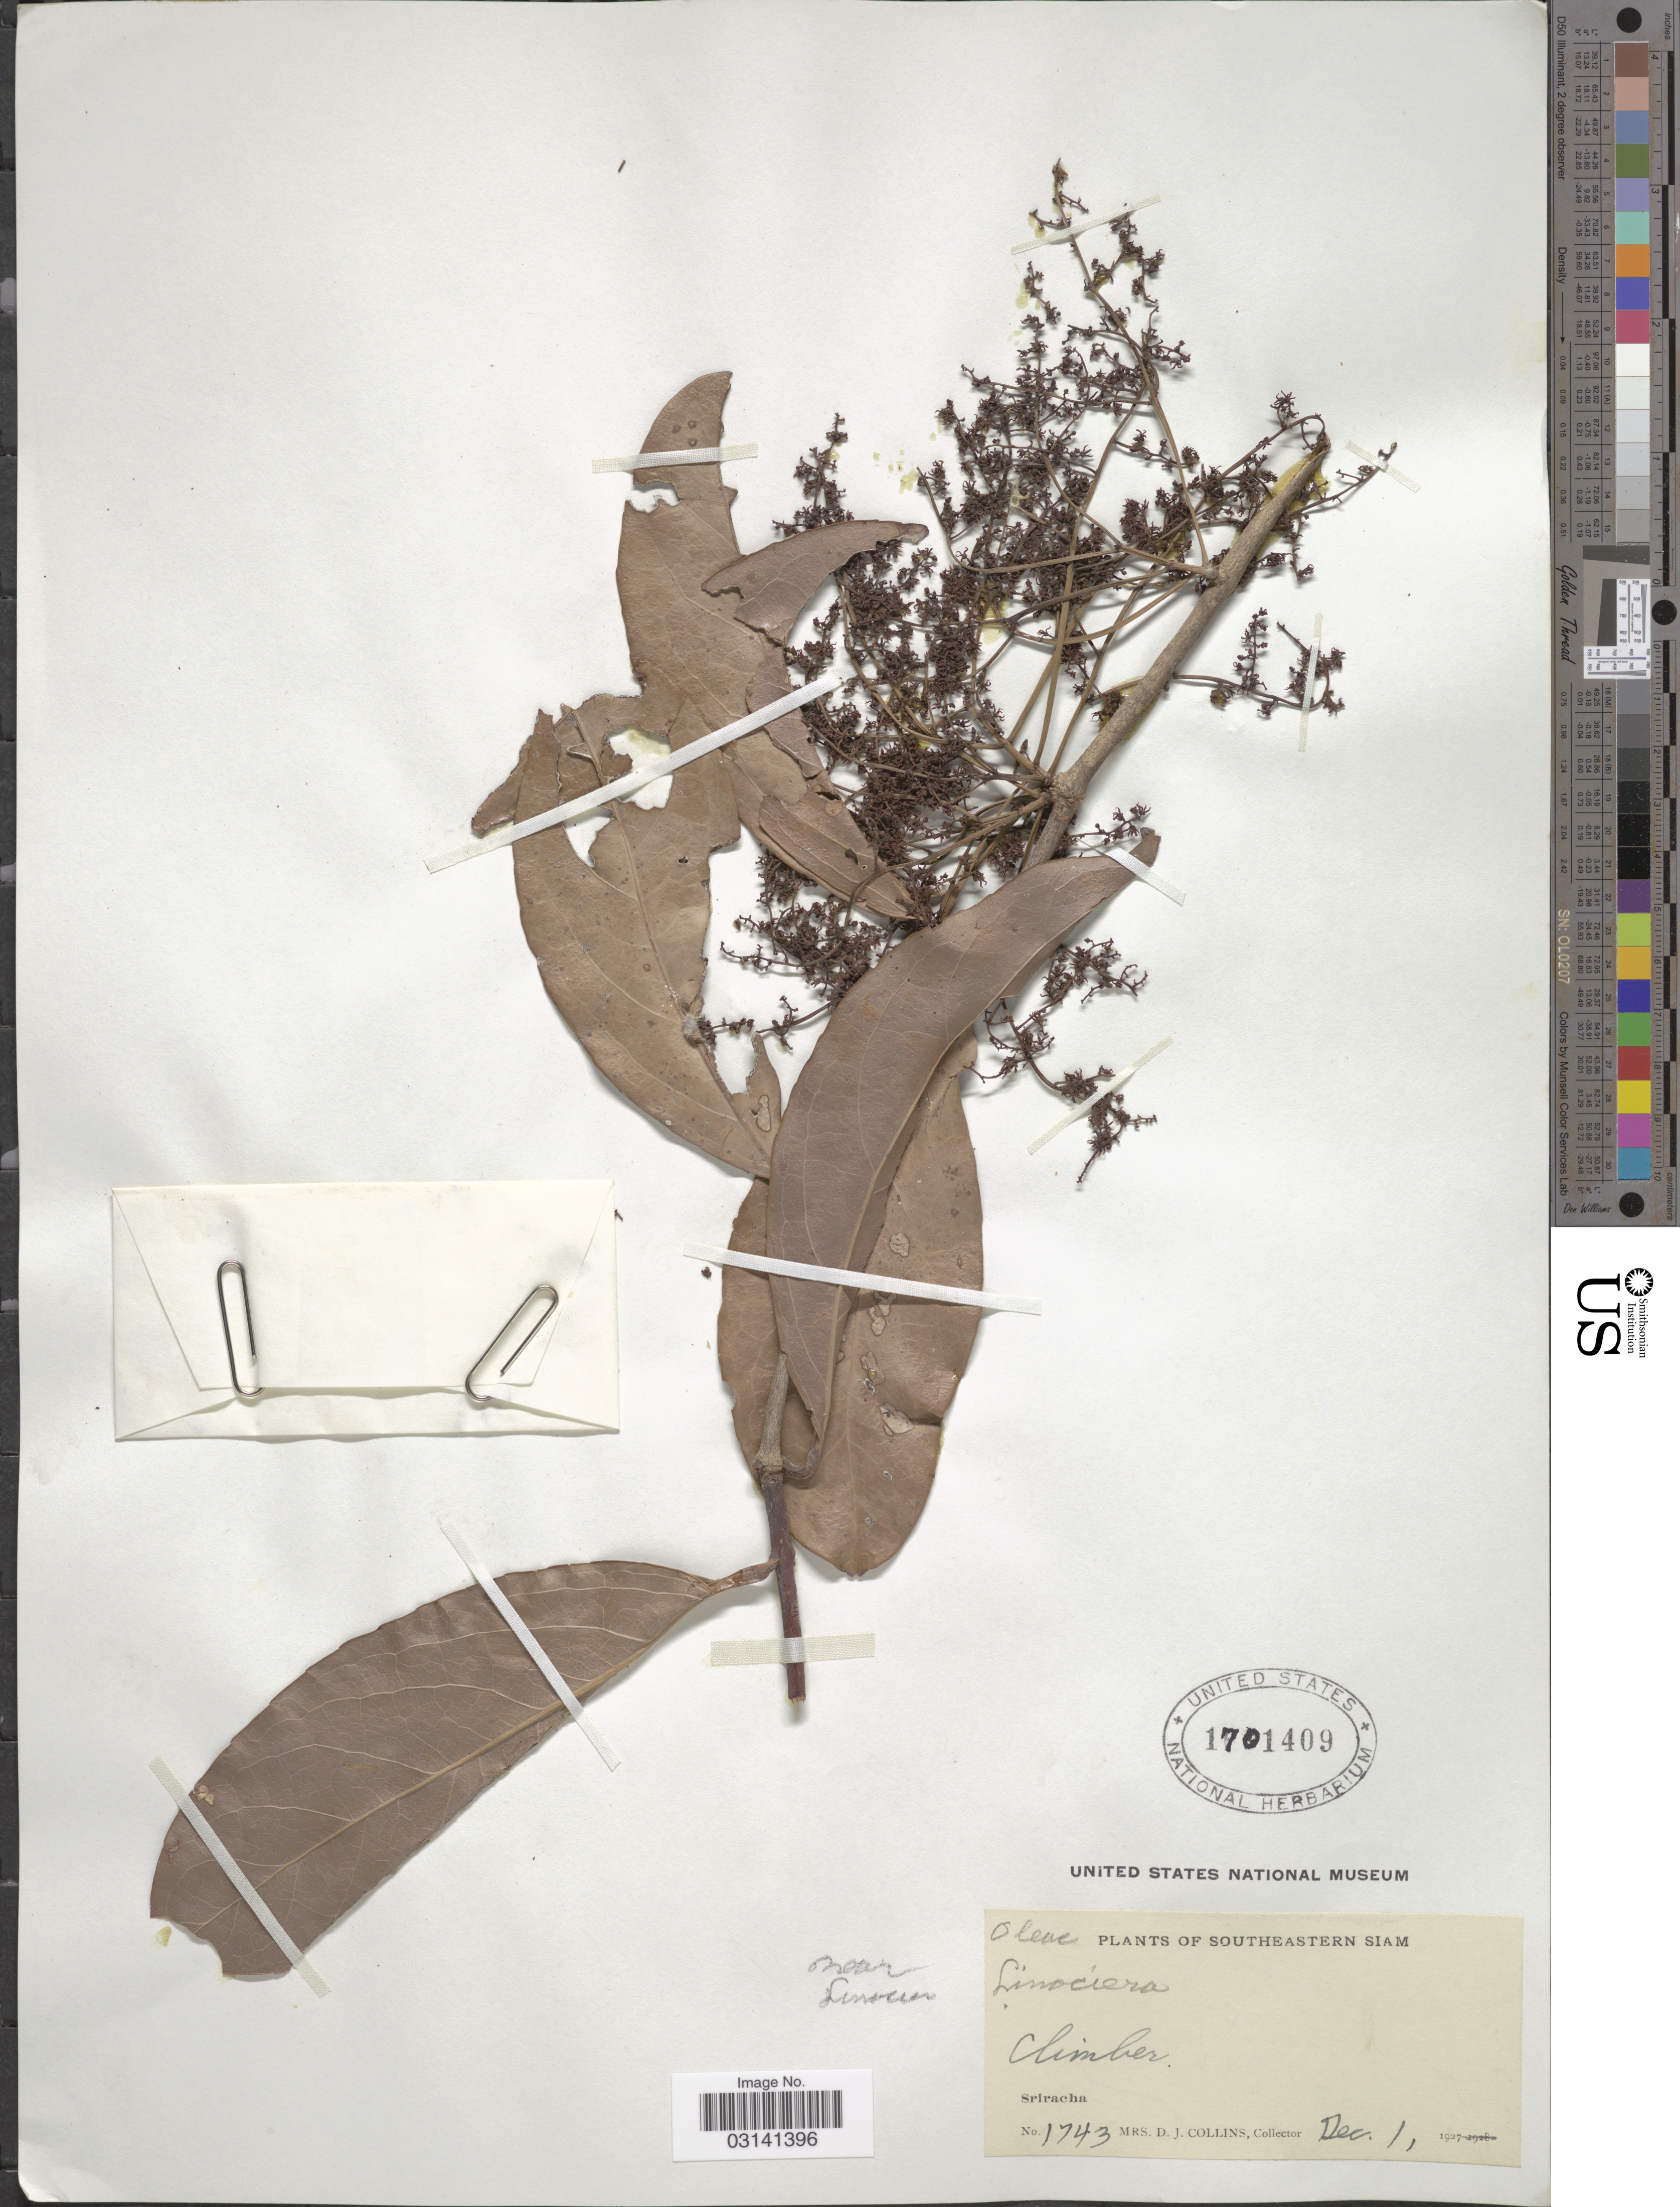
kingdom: Plantae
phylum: Tracheophyta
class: Magnoliopsida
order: Lamiales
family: Oleaceae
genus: Chionanthus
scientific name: Chionanthus sp.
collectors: Mrs. D. J. Collins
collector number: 1743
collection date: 1927-12-01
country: Thailand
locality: Southeastern Siam. Sriracha, near Linocen [interpreted].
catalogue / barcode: US 1701409